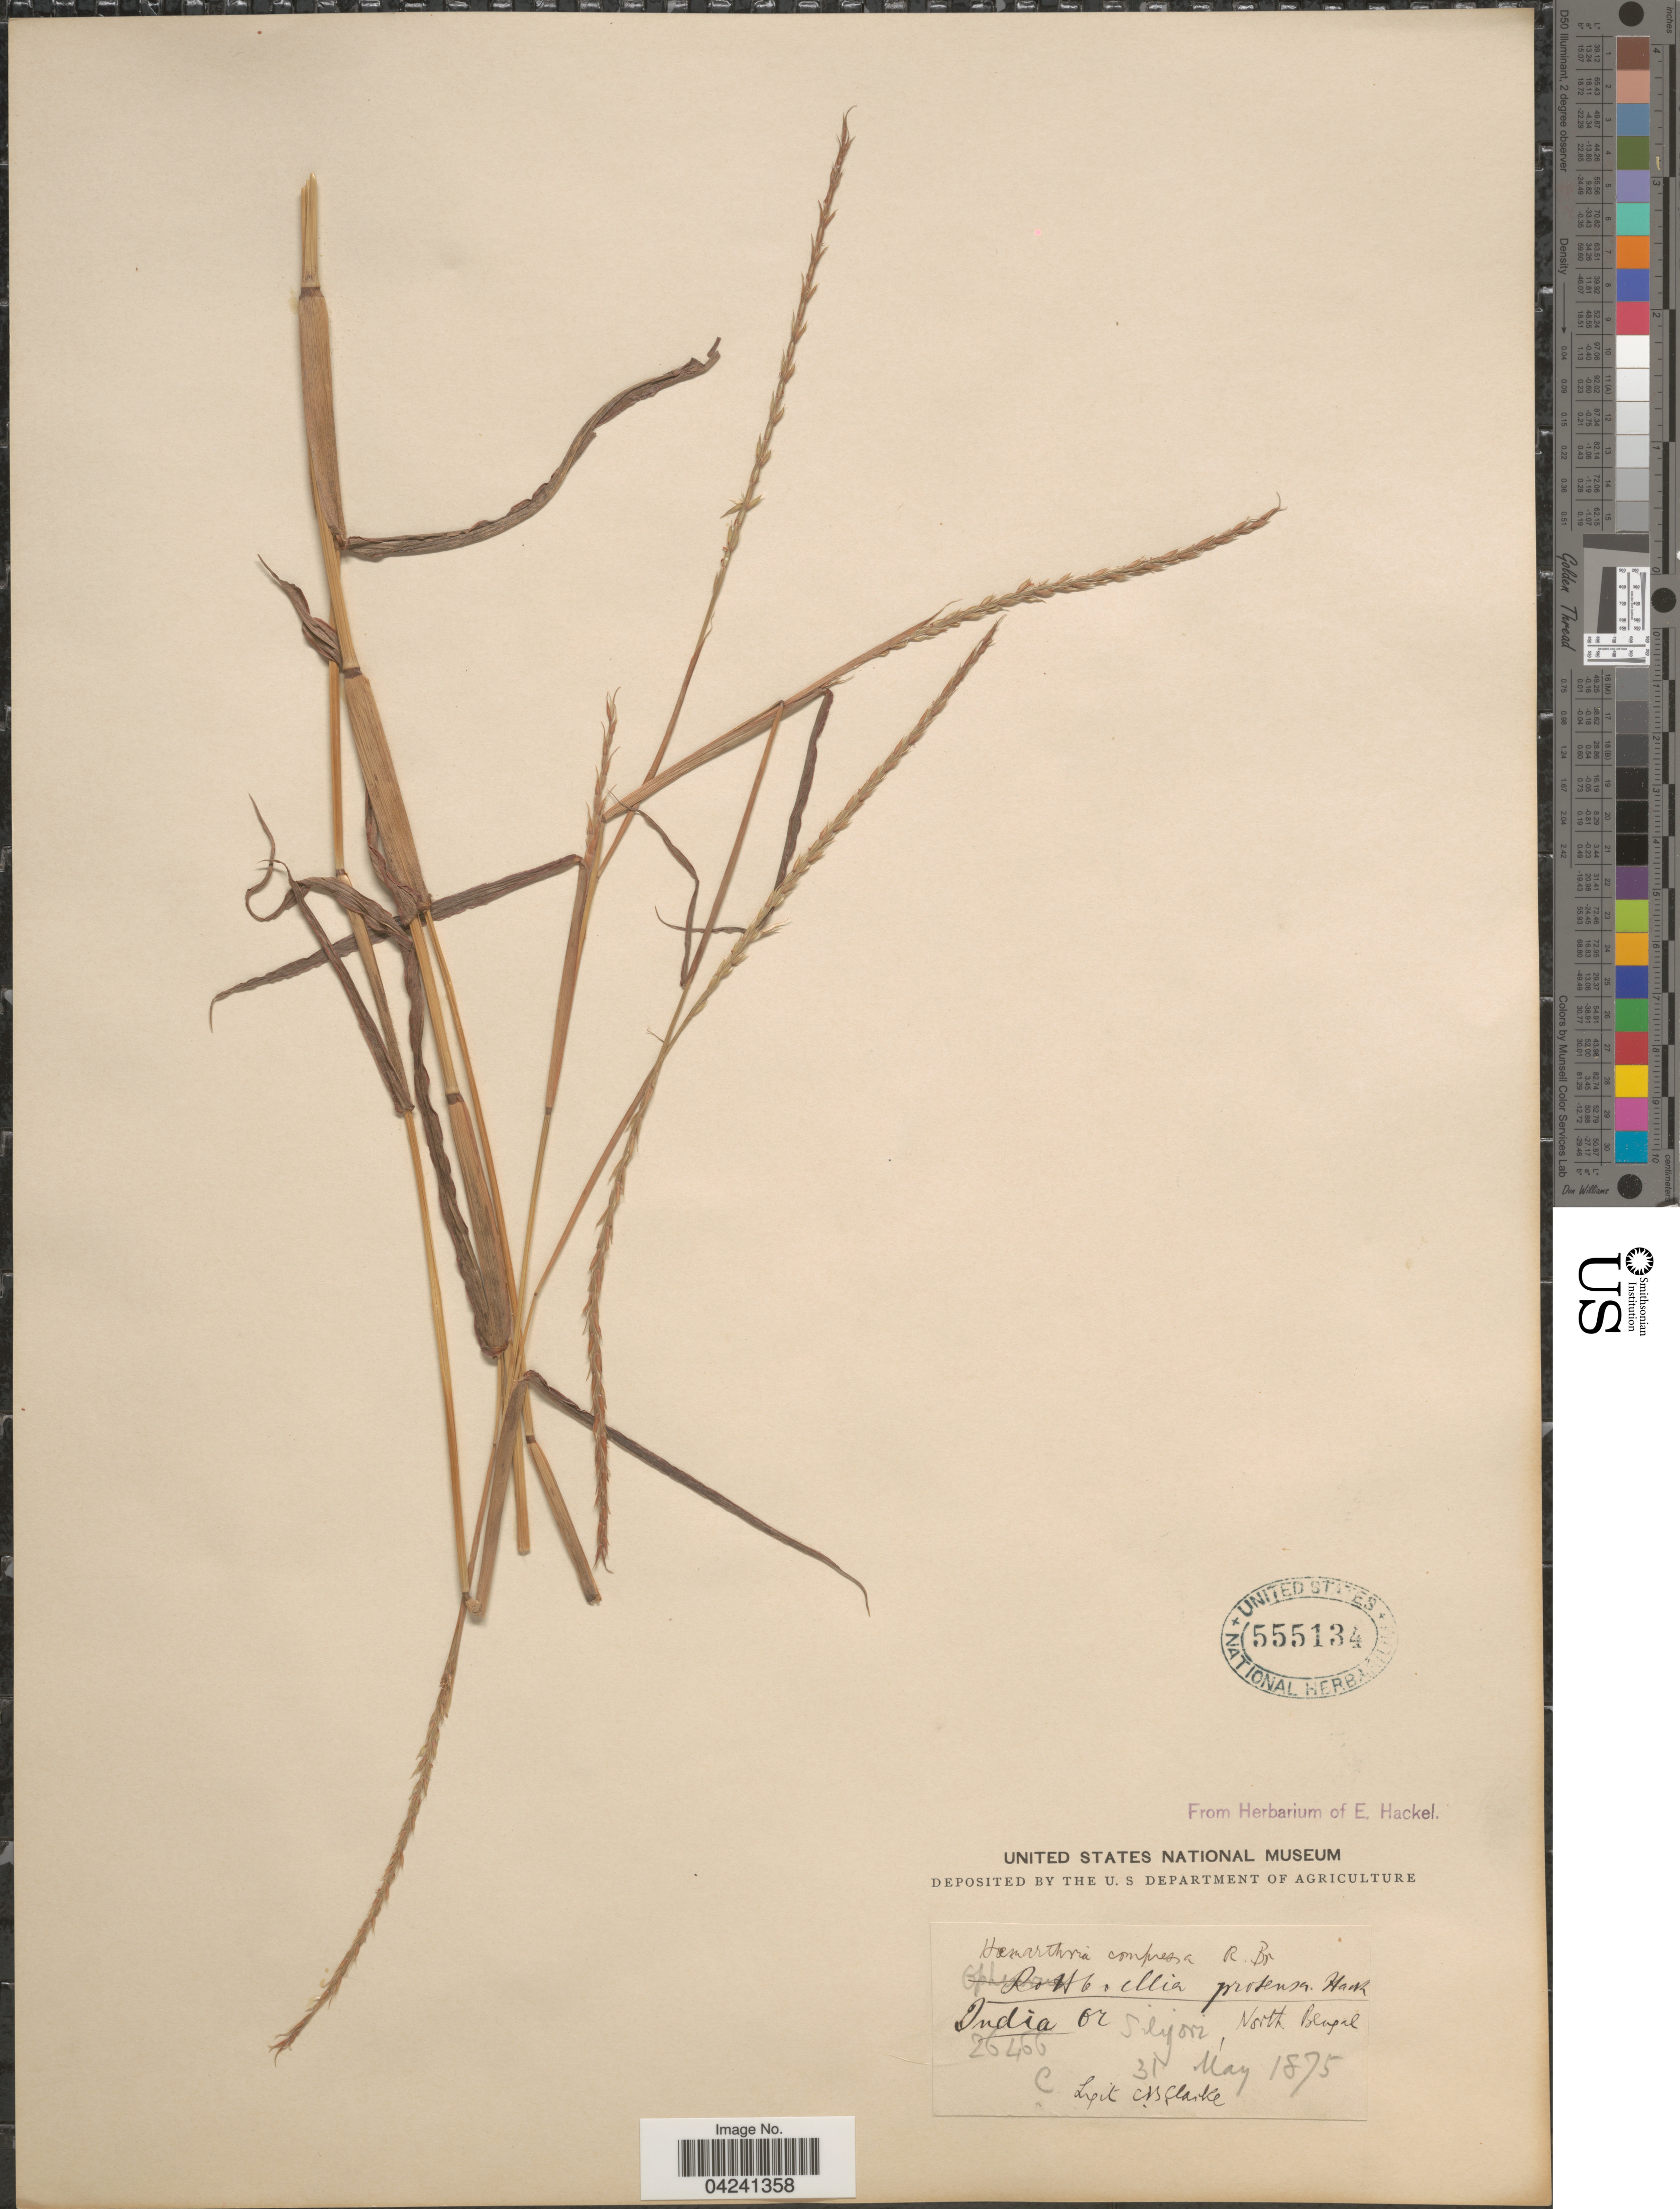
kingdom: Plantae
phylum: Tracheophyta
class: Liliopsida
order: Poales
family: Poaceae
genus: Hemarthria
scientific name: Hemarthria compressa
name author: (L.) R. Br.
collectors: C. B. Clarke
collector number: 26466C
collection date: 1875-05-31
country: India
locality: India or. Siligori. North Bengal.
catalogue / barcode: US 555134